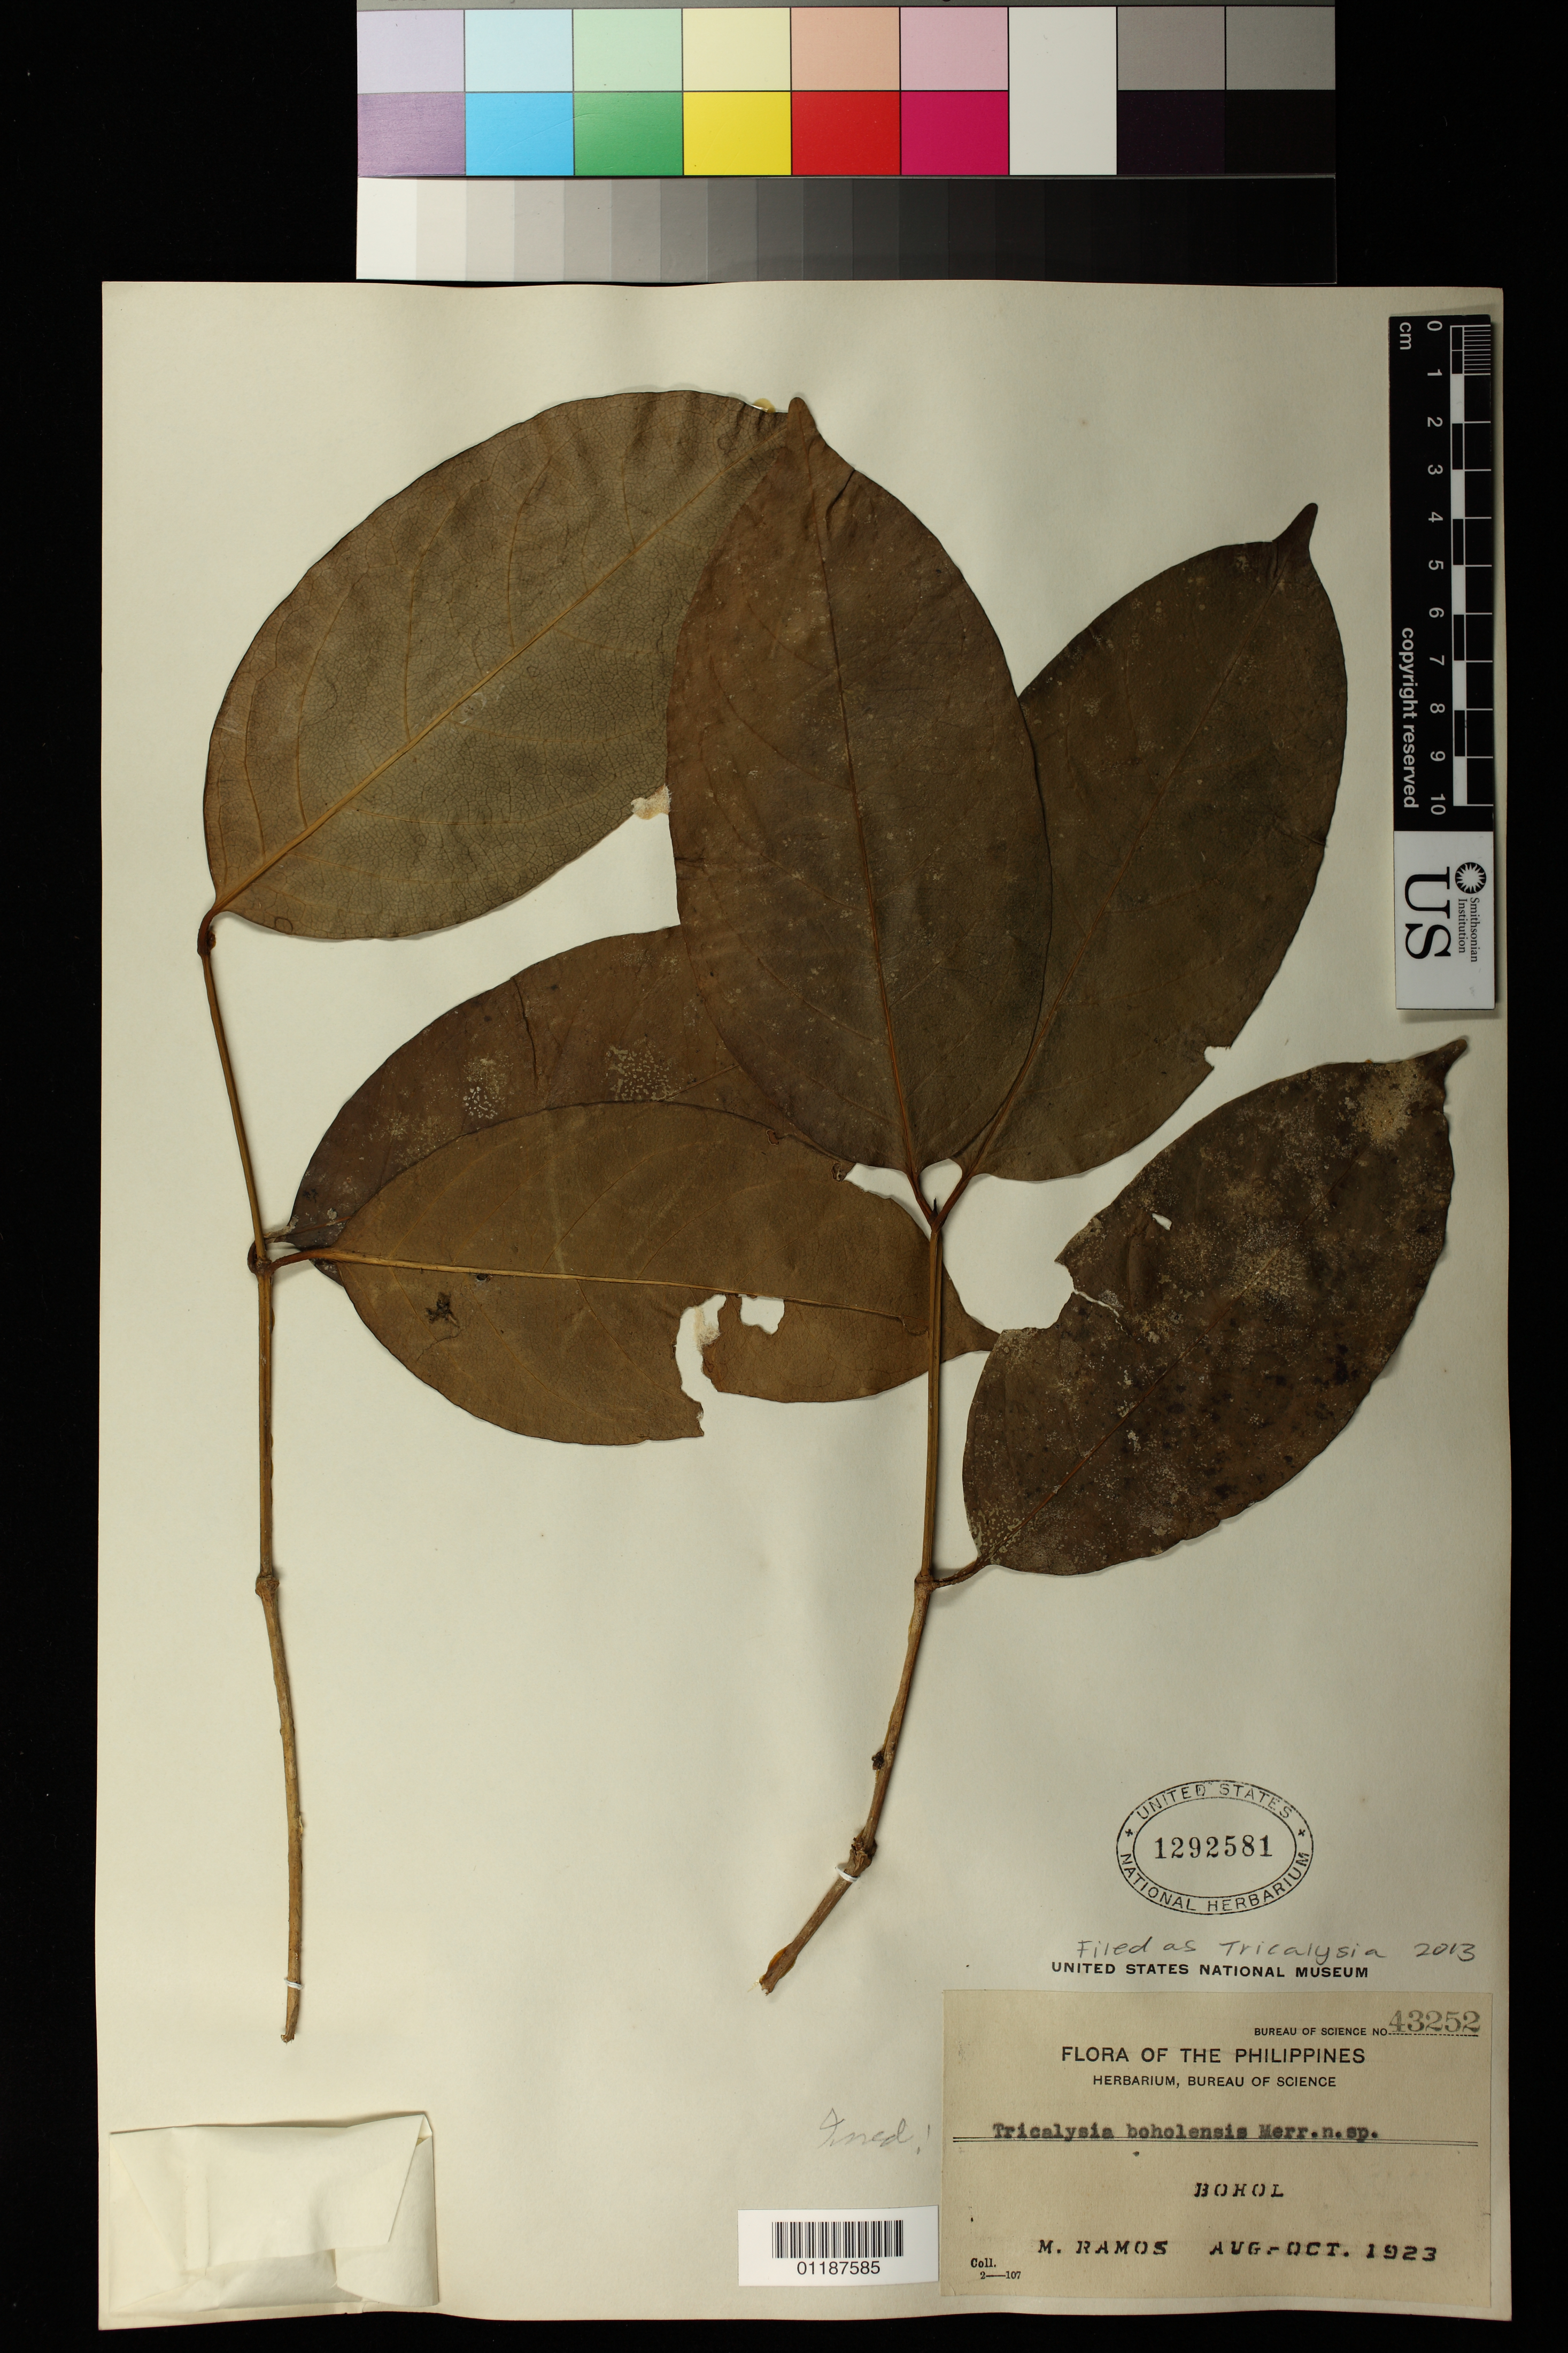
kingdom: Plantae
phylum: Tracheophyta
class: Magnoliopsida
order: Gentianales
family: Rubiaceae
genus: Tricalysia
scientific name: Tricalysia sp.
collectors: M. Ramos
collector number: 43252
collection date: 1923-08/1923-10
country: Philippines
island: Bohol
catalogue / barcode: US 1292581